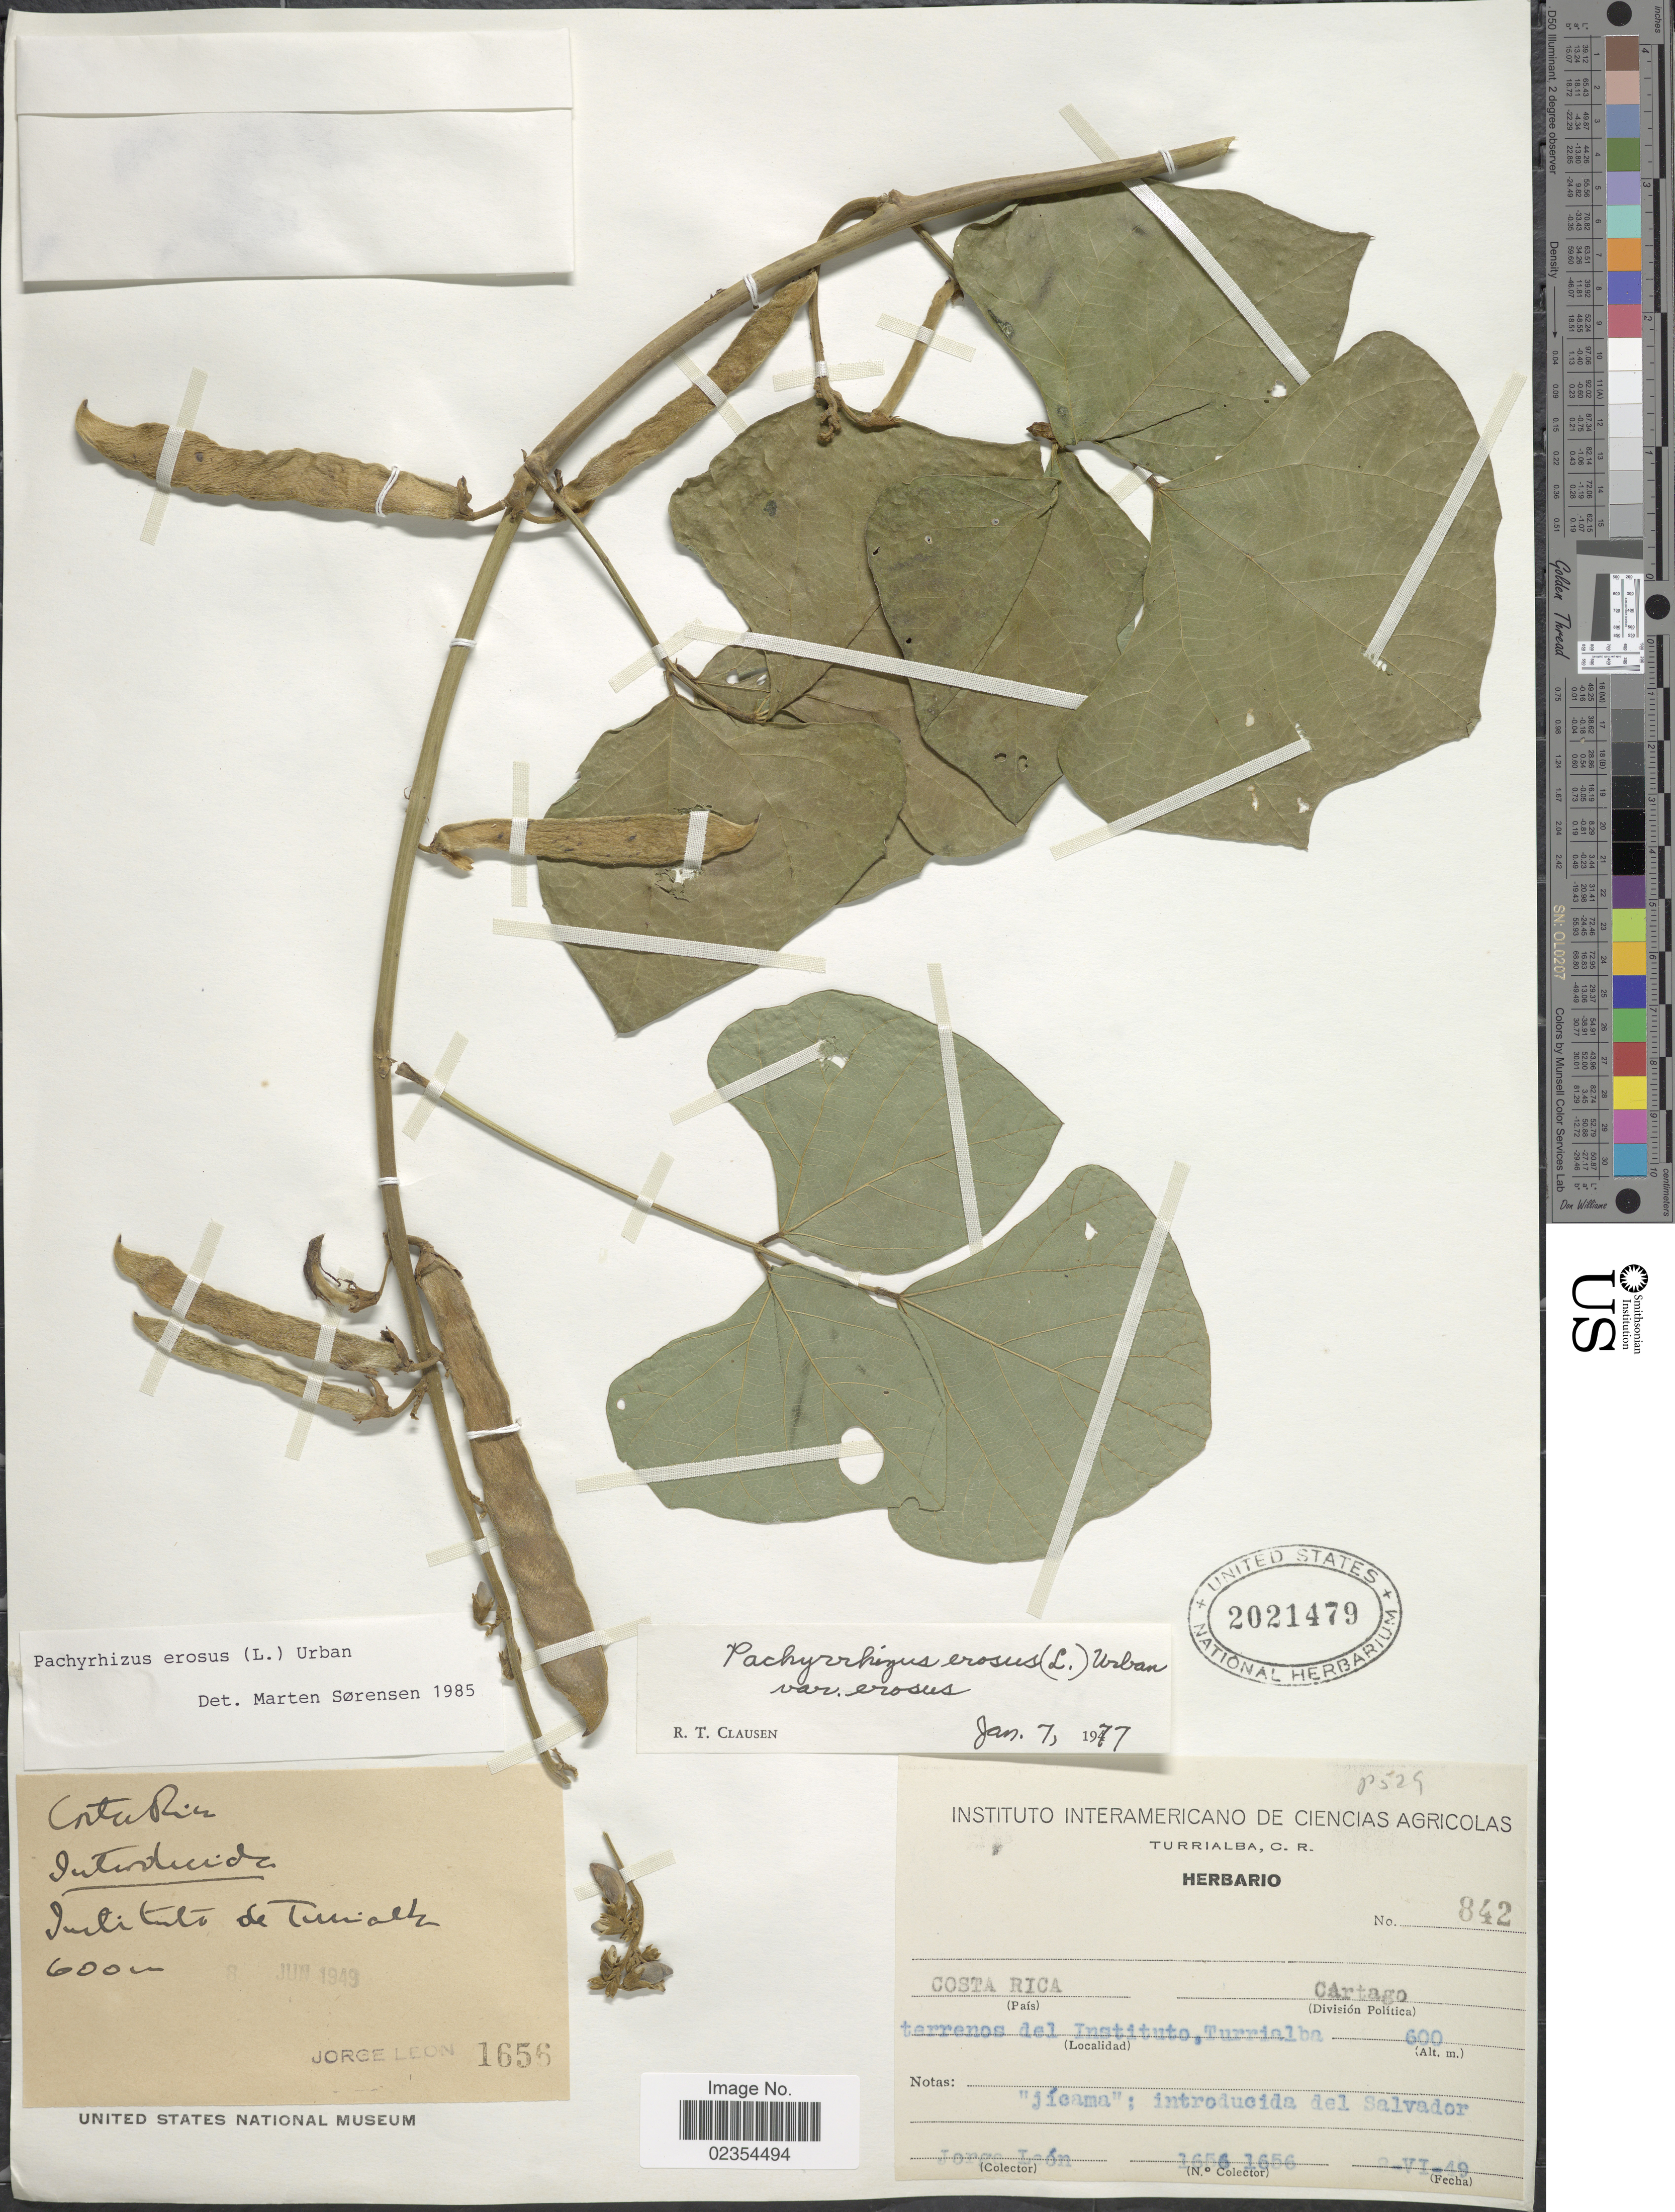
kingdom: Plantae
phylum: Tracheophyta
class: Magnoliopsida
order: Fabales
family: Fabaceae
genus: Pachyrhizus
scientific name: Pachyrhizus erosus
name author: (L.) Urb.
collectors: J. León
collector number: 842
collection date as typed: Transcribed d/m/y: 9/6/49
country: Costa Rica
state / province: Cartago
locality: Terrenos del Instituto, Turrialba, introducida del Salvador [unsure placement].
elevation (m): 600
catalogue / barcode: US 2021479